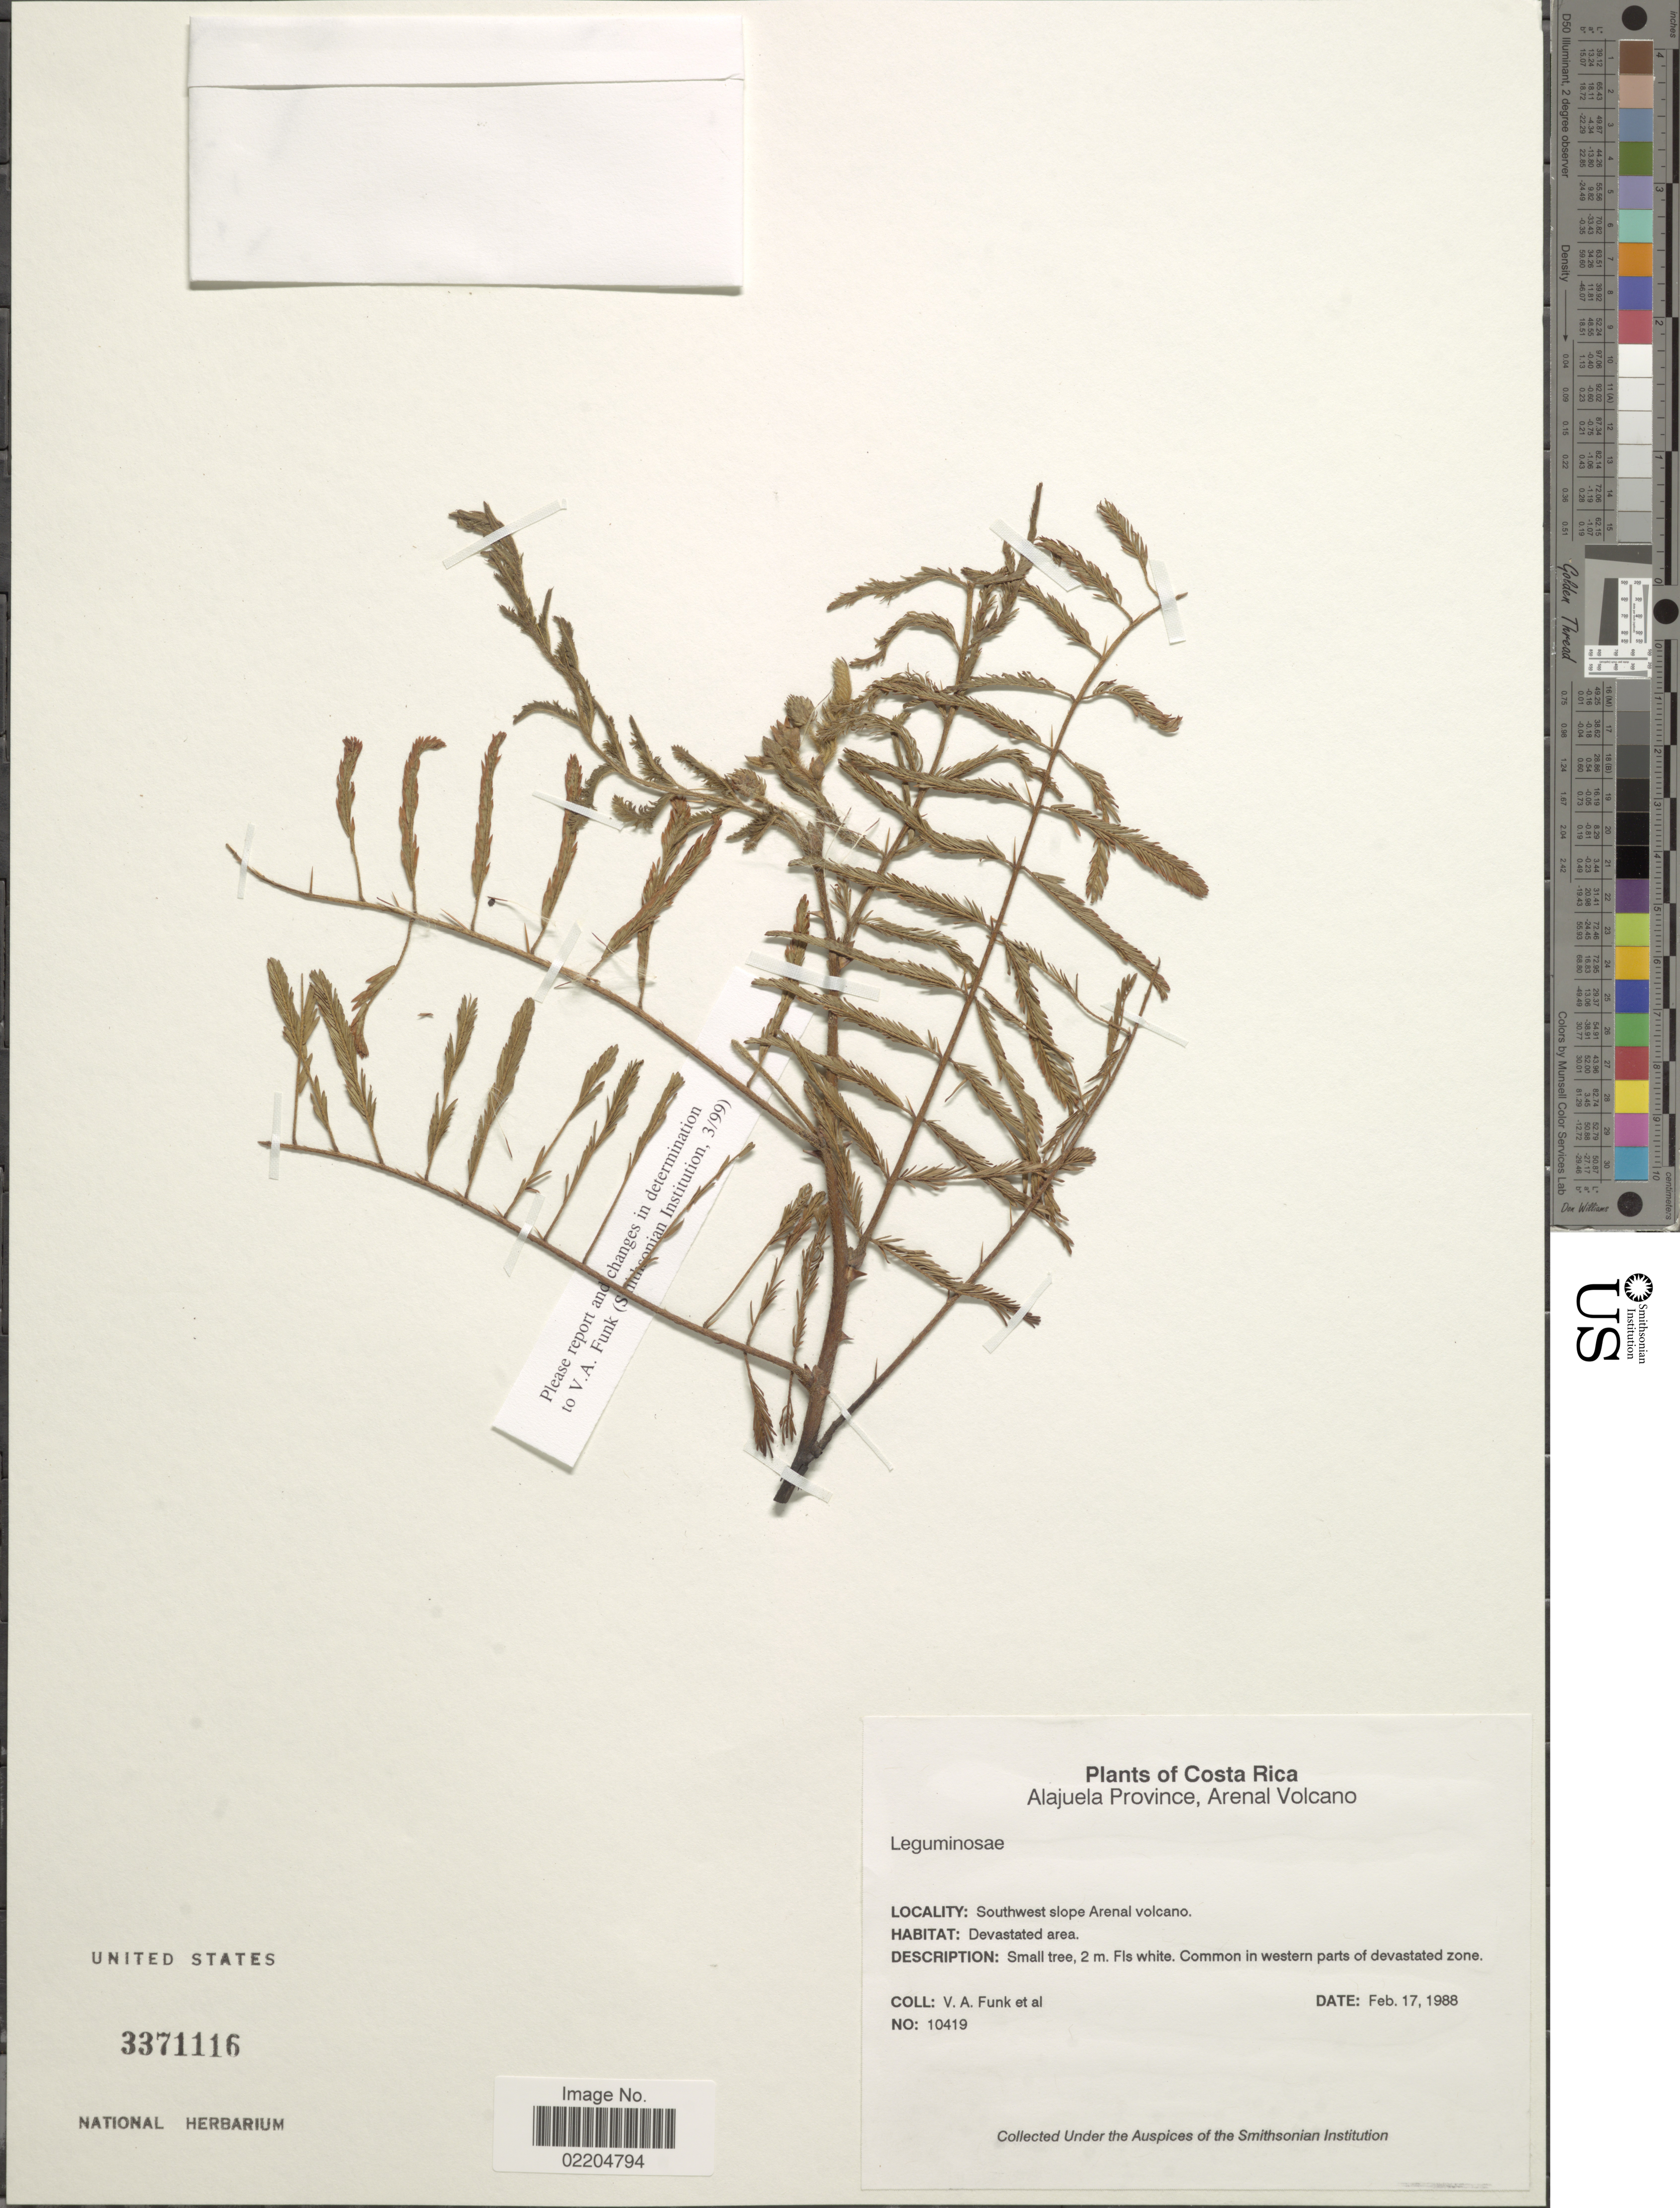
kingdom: Plantae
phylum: Tracheophyta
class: Magnoliopsida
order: Fabales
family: Fabaceae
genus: Mimosa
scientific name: Mimosa sp.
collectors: V. Funk & et al.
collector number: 10419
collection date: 1988-02-17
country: Costa Rica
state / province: Alajuela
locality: Alajuela Province, Arenal Volcano, Southwest slope Arenal volcano.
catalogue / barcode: US 3371116